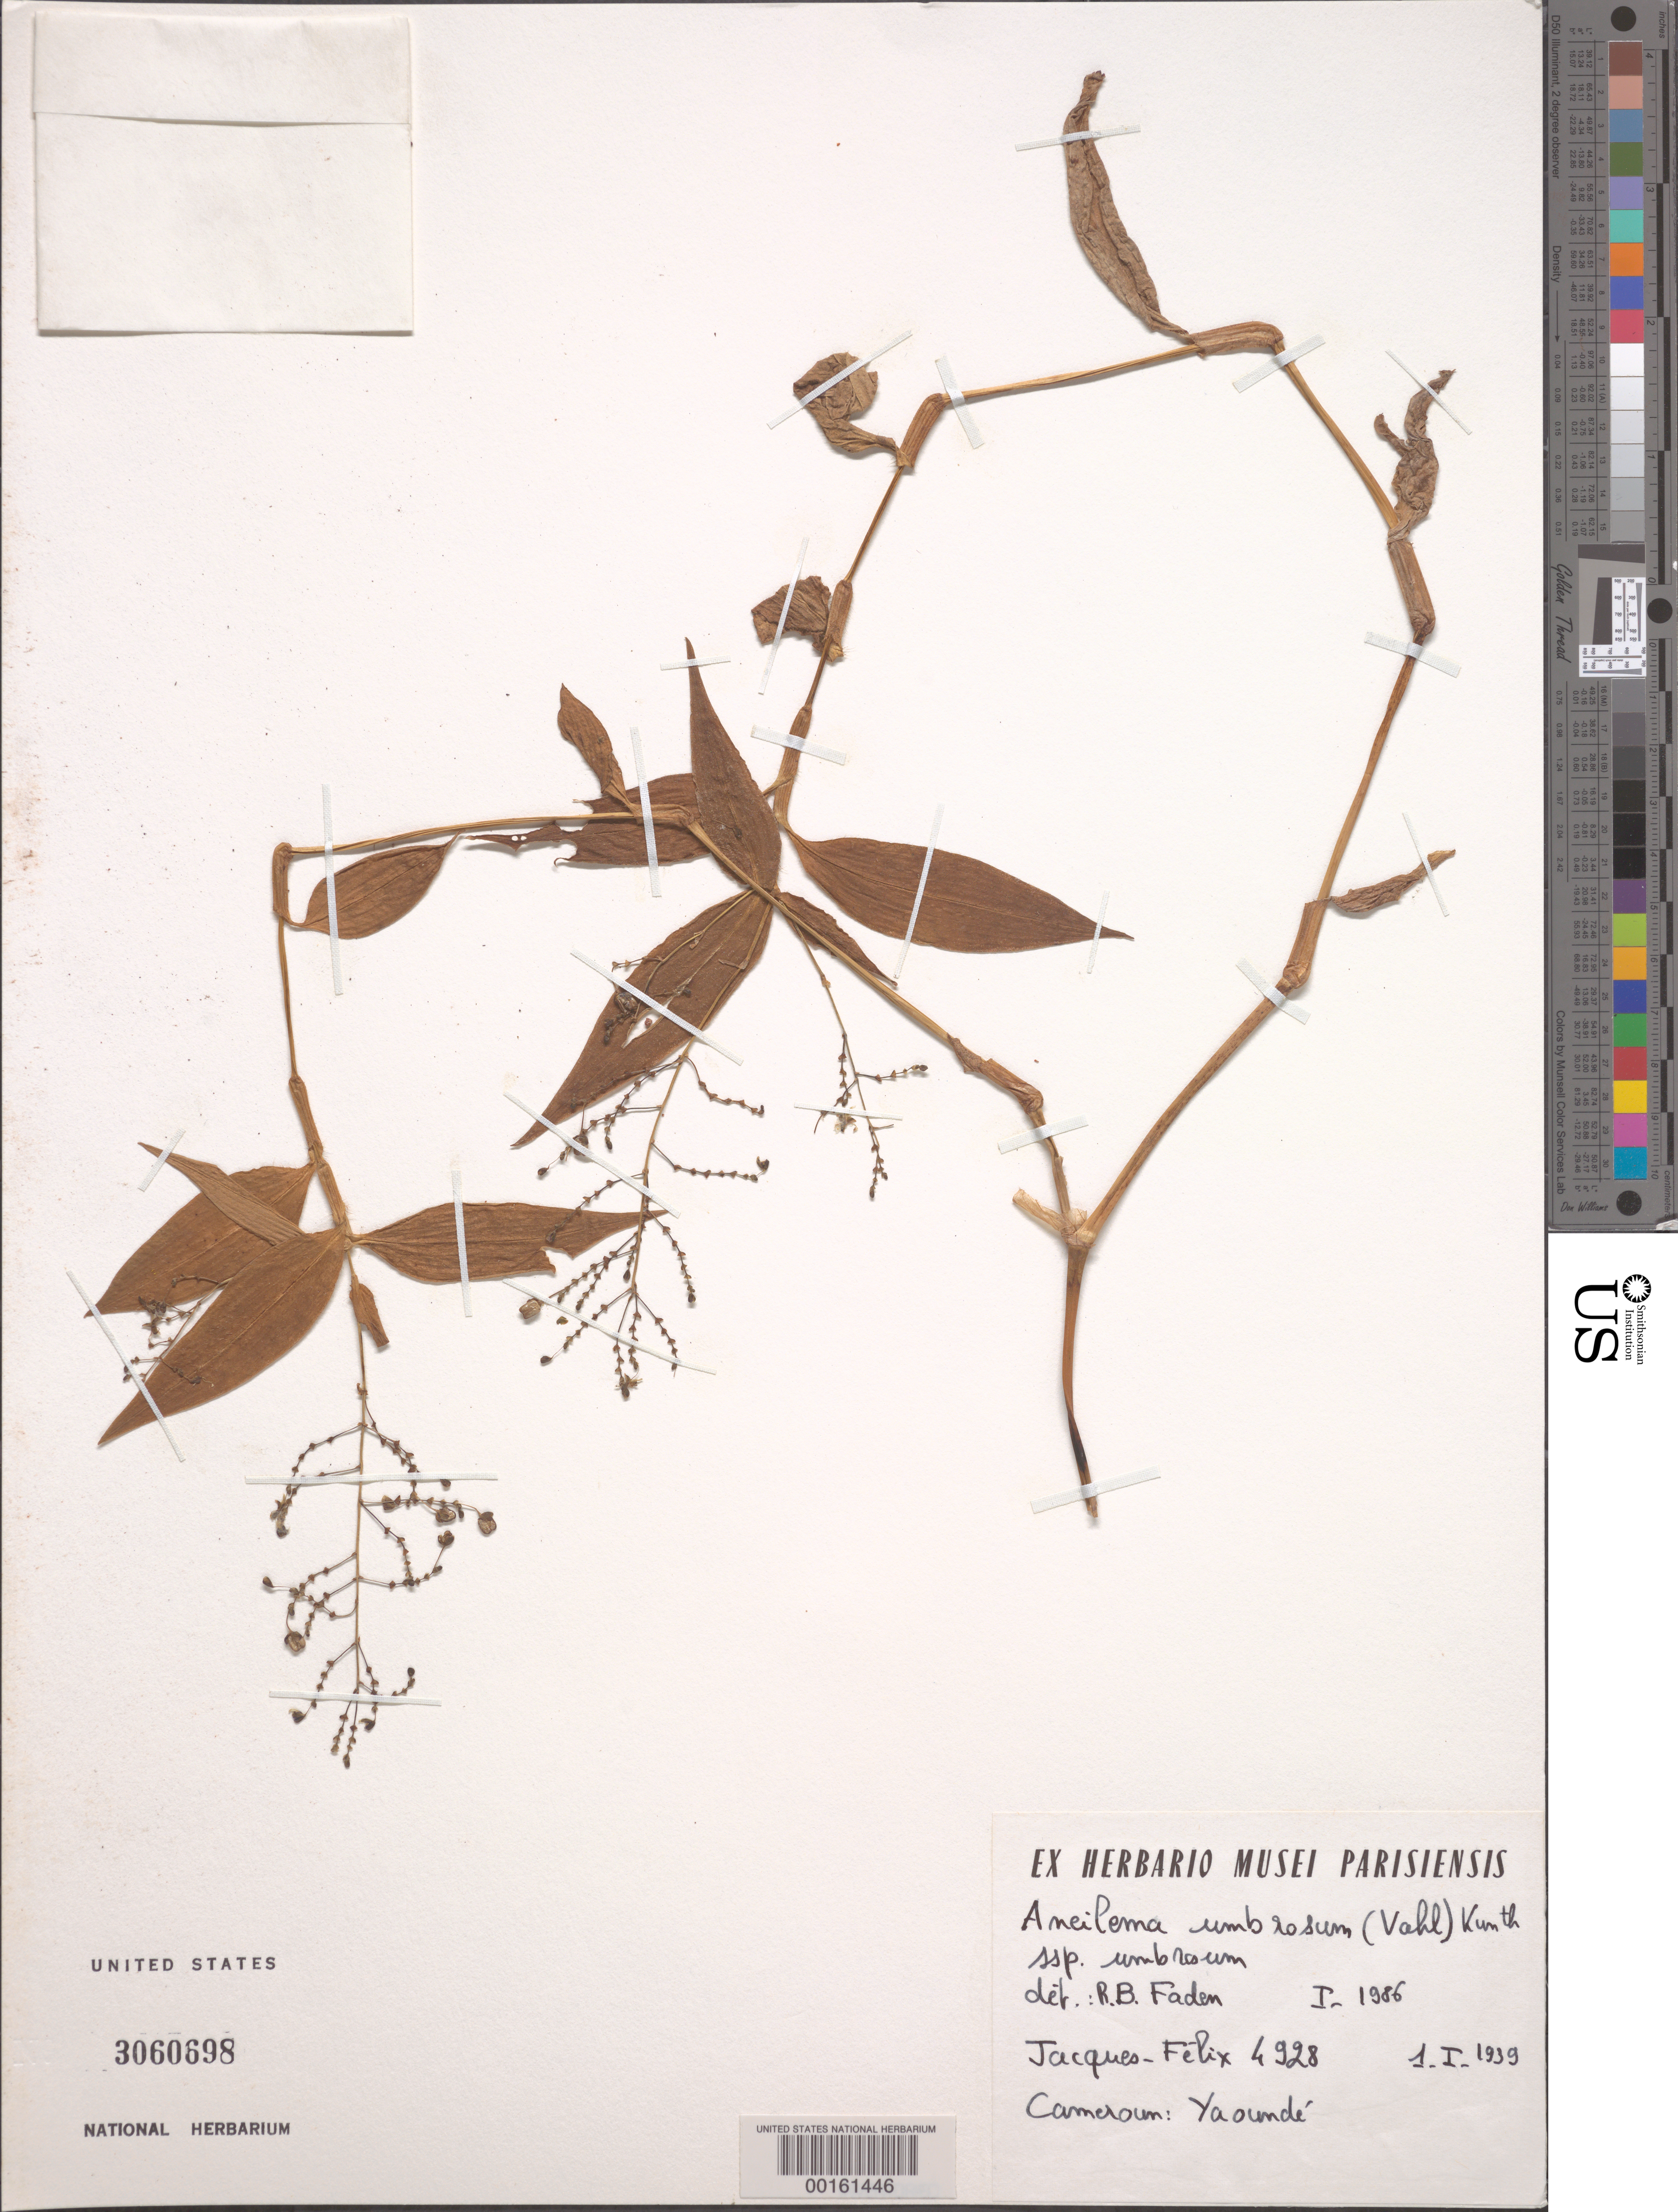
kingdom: Plantae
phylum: Tracheophyta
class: Liliopsida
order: Commelinales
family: Commelinaceae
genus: Aneilema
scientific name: Aneilema umbrosum subsp. umbrosum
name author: (Vahl) Kunth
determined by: Faden, Robert B., (US), Smithsonian Institution - National Museum of Natural History (UNITED STATES)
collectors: H. Jacques-Félix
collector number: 4928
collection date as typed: Jan 1939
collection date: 1939-01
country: Cameroon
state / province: Centre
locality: Yaounde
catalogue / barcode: US 3060698